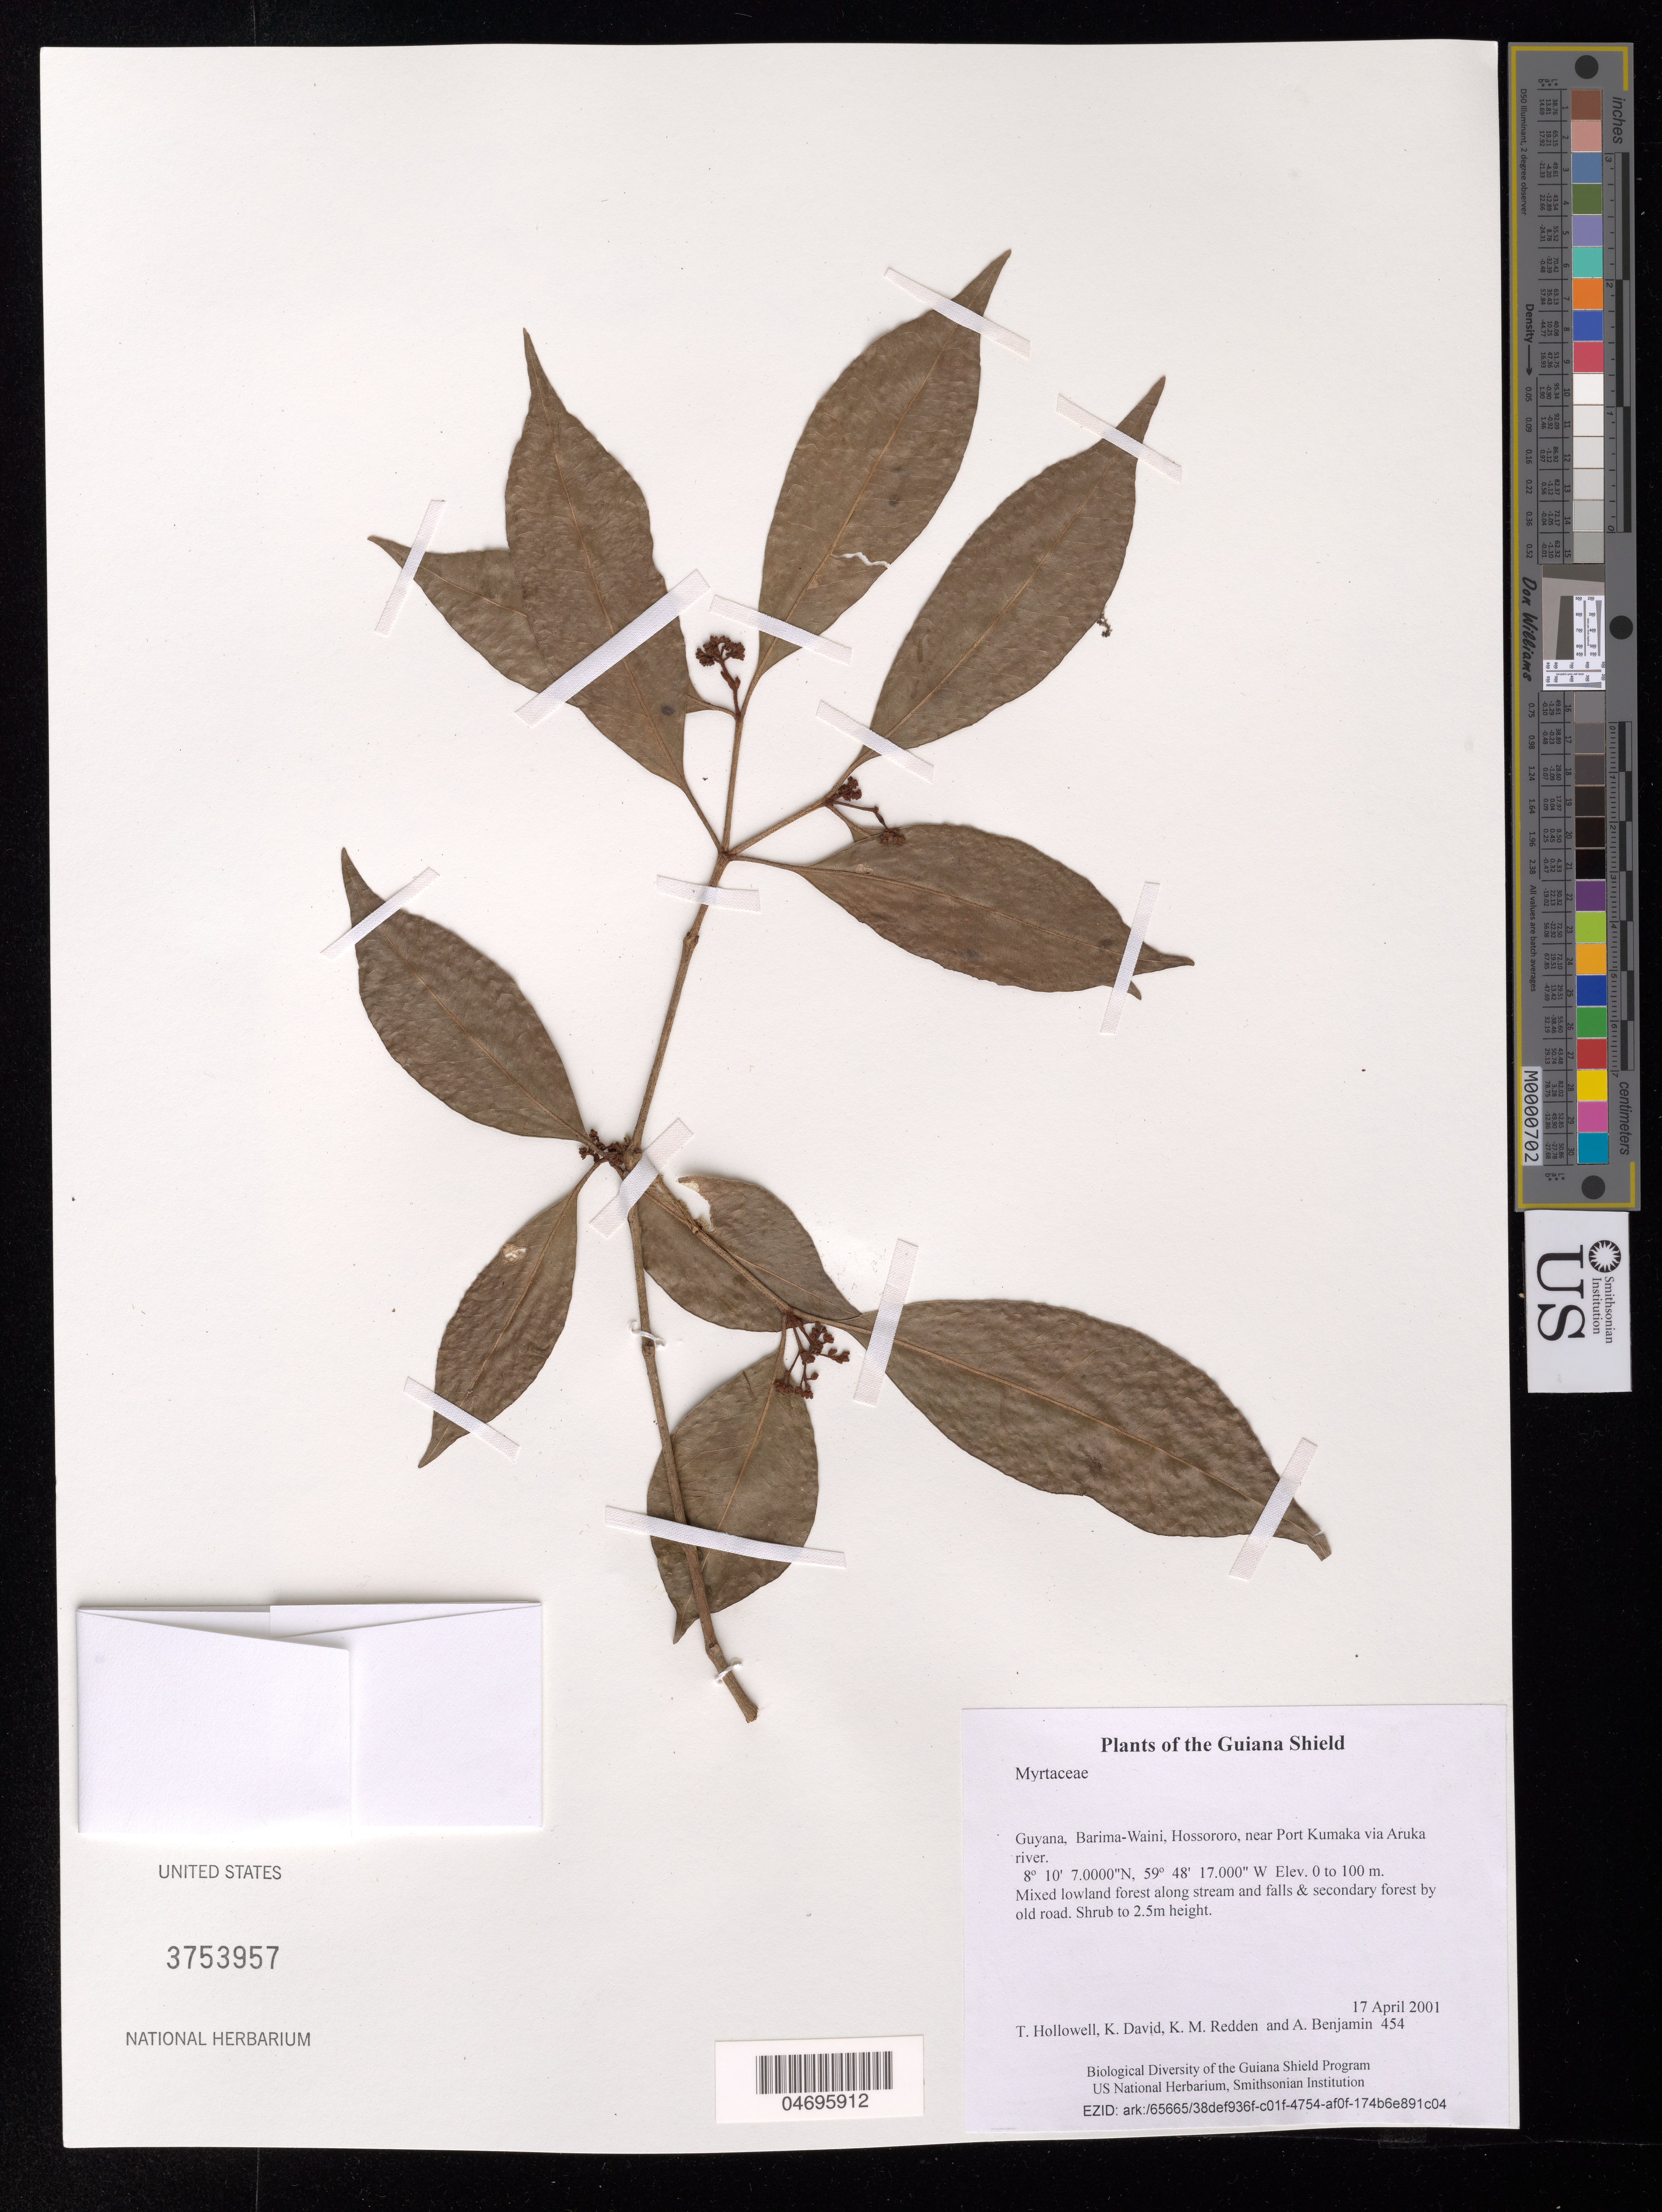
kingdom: Plantae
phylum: Tracheophyta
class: Magnoliopsida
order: Myrtales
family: Myrtaceae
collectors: T. Hollowell, K. David, K. M. Redden & A. Benjamin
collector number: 454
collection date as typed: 17 April 2001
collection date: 2001-04-17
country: Guyana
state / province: Barima-Waini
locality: Hossororo, near Port Kumaka via Aruka river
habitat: Mixed lowland forest along stream and falls & secondary forest by old road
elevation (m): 0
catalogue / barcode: US 3753957